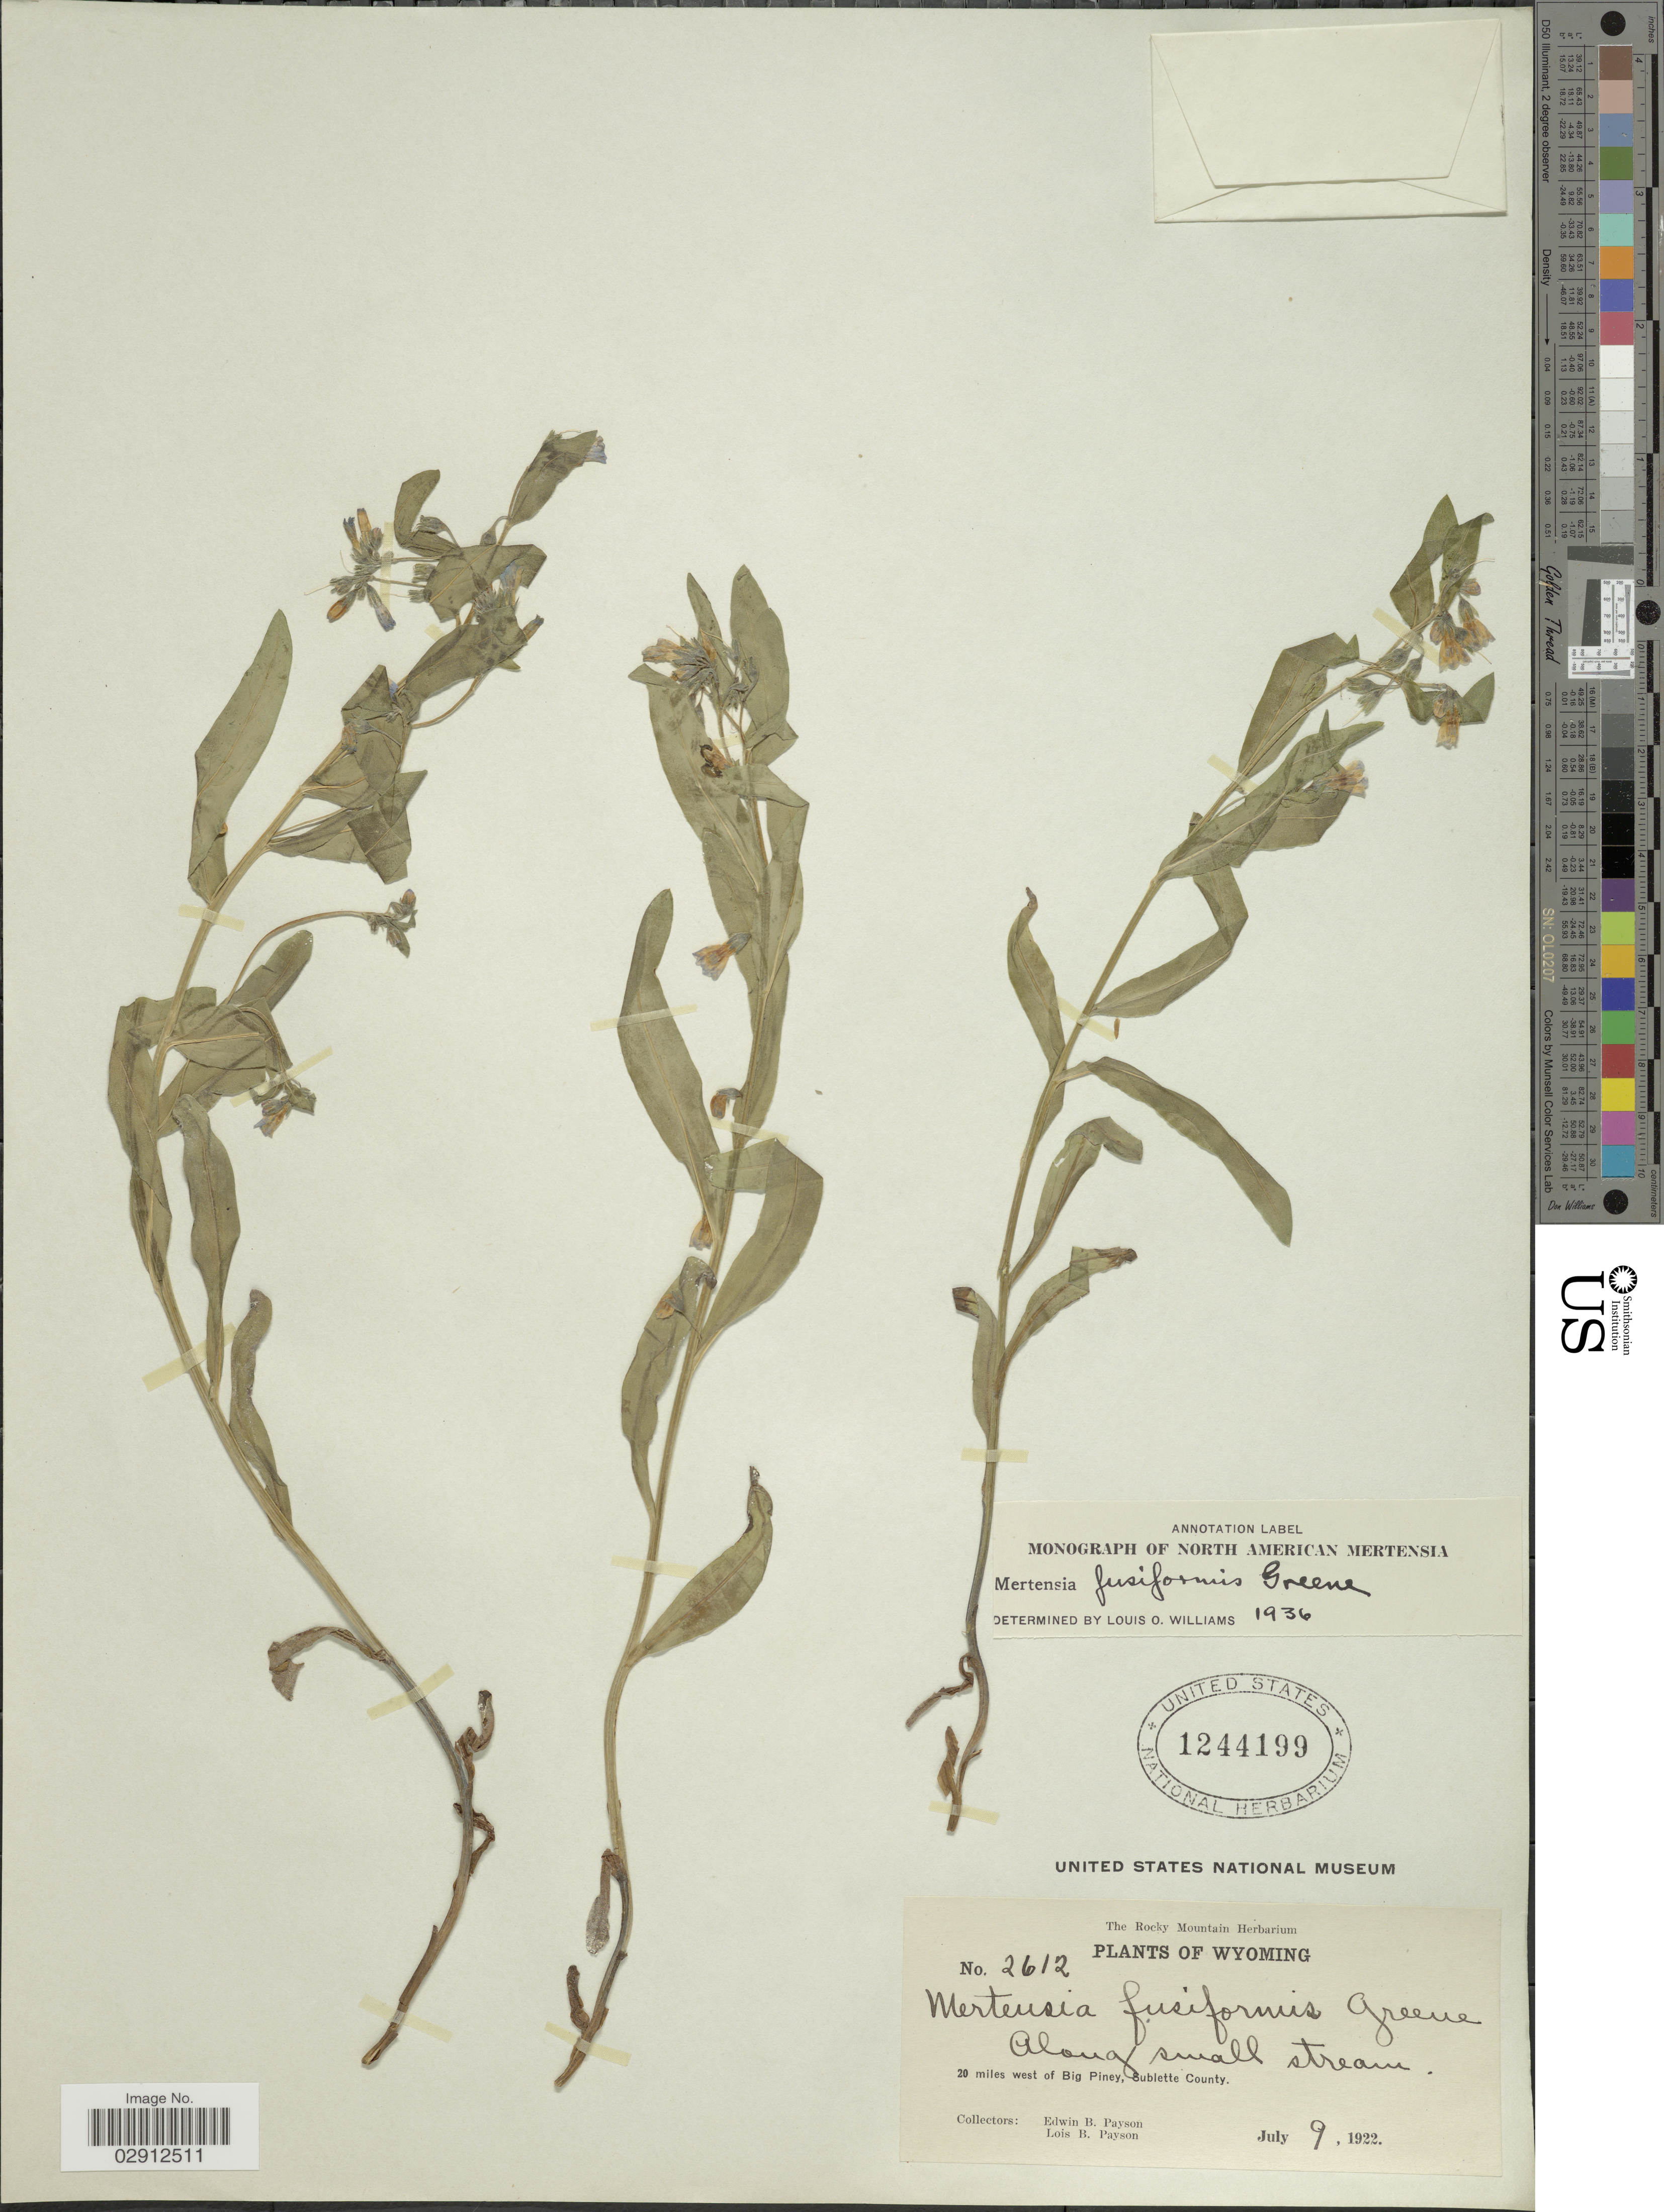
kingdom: Plantae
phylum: Tracheophyta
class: Magnoliopsida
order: Boraginales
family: Boraginaceae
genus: Mertensia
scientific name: Mertensia fusiformis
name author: Greene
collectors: E. B. Payson & L. Payson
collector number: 2612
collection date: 1922-07-09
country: United States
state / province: Wyoming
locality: Along small stream, 20 miles west of Big Piney, Sublette County.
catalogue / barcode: US 1244199